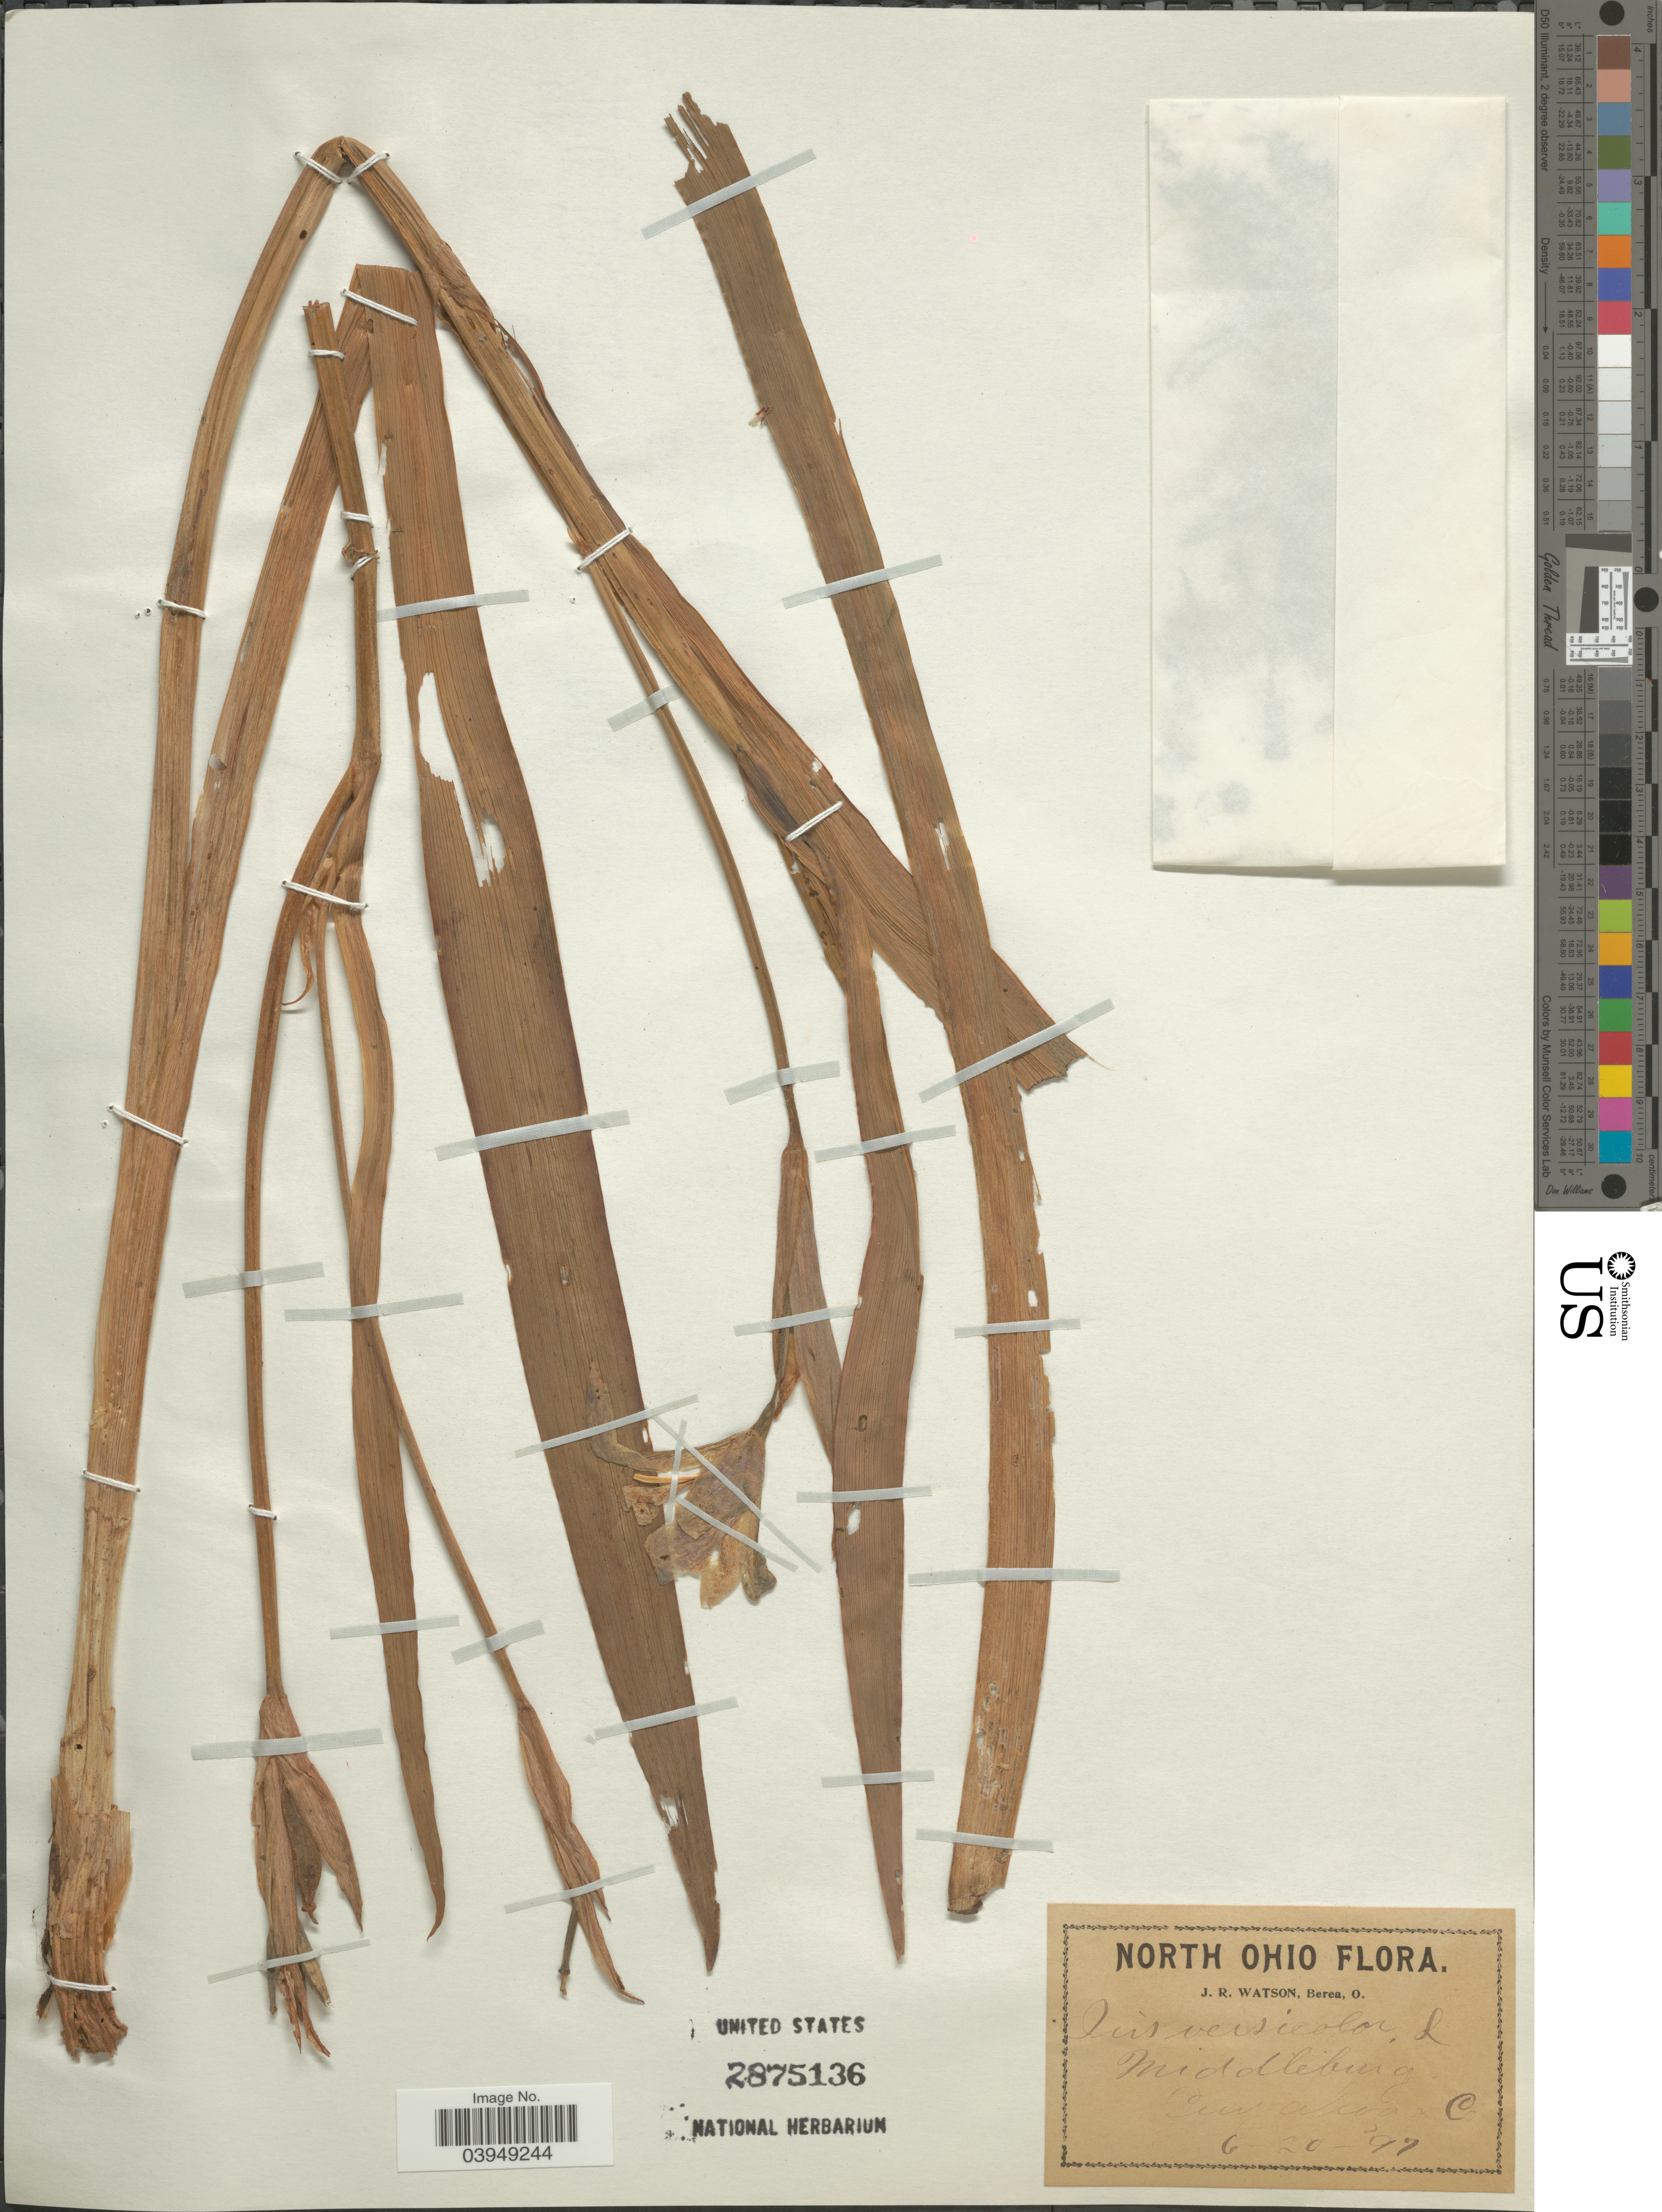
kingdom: Plantae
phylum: Tracheophyta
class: Liliopsida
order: Asparagales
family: Iridaceae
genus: Iris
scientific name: Iris versicolor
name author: L.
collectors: J. R. Watson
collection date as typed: Transcribed d/m/y: 20/6/97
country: United States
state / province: Ohio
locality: North Ohio. Middleburg. Cuyahoga Co.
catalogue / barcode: US 2875136